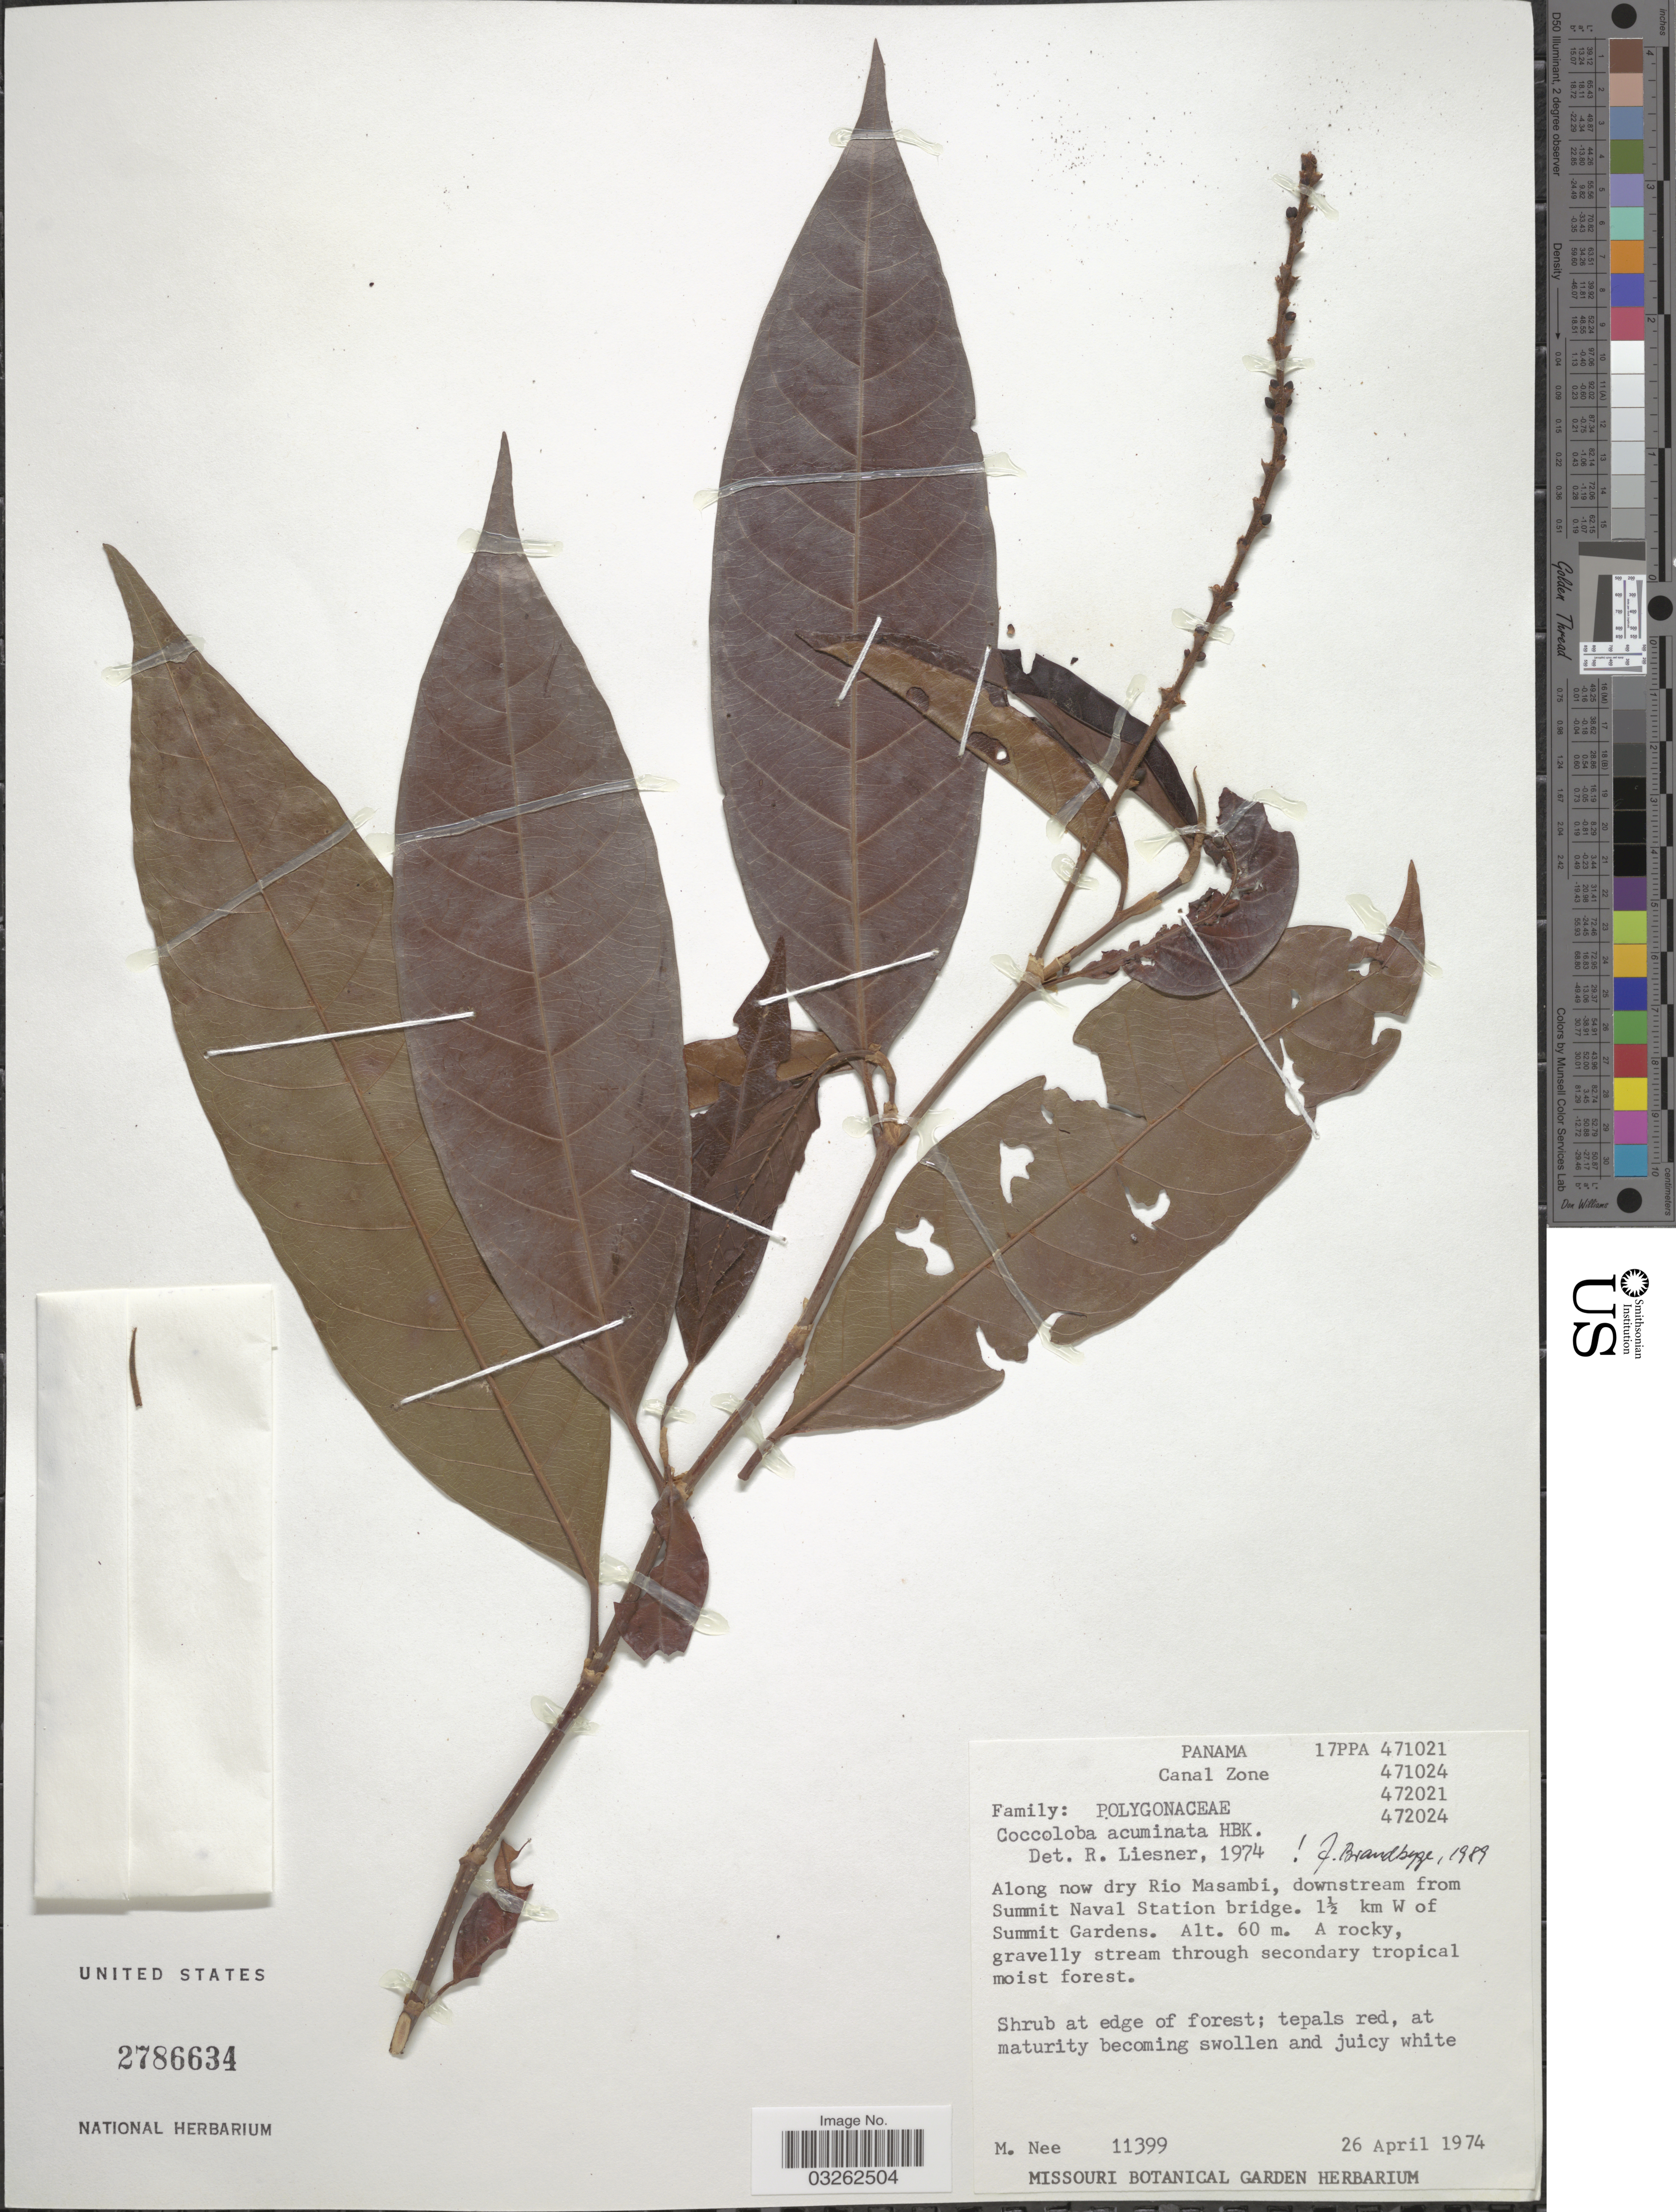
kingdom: Plantae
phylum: Tracheophyta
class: Magnoliopsida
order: Caryophyllales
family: Polygonaceae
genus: Coccoloba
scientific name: Coccoloba acuminata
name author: Kunth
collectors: M. Nee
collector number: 11399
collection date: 1974-04-26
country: Panama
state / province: Colón / Panamá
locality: Canal Zone. Along now dry Masambi, downstream from Summit Naval Station bridge. 1½ km W of Summit Gardens.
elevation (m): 60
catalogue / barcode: US 2786634